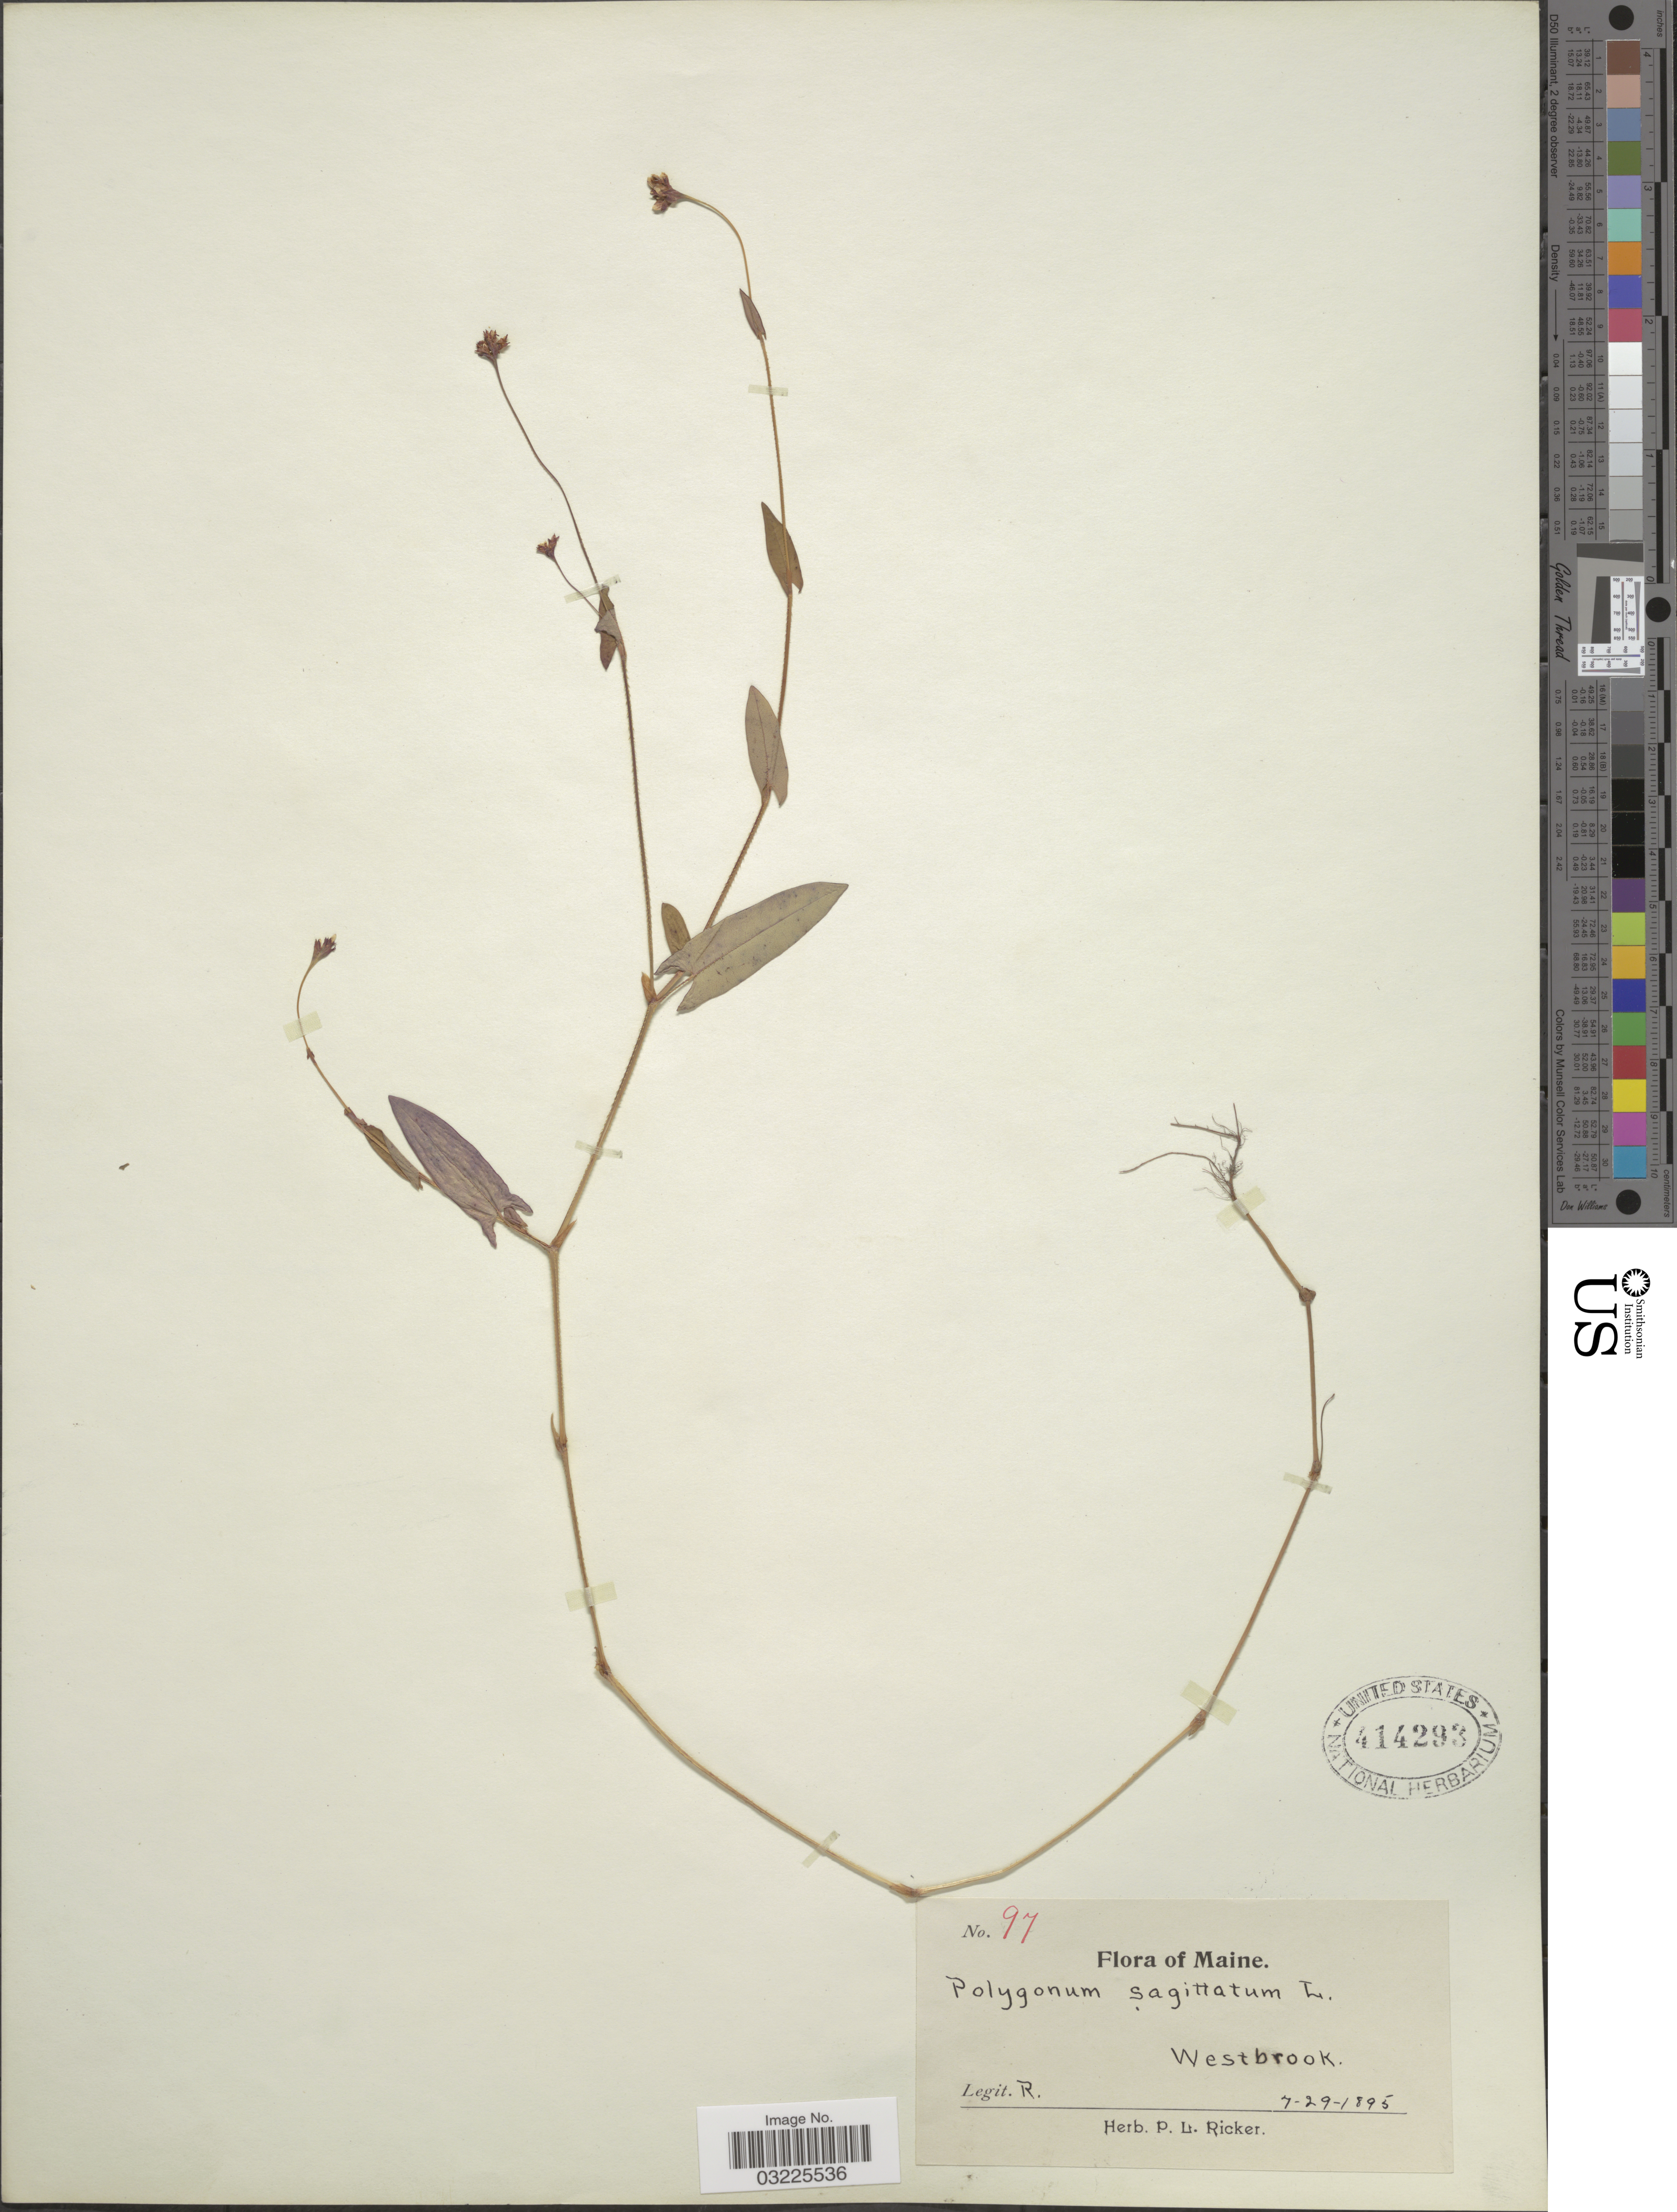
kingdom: Plantae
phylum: Tracheophyta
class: Magnoliopsida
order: Caryophyllales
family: Polygonaceae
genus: Persicaria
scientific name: Persicaria sagittata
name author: (L.) H. Gross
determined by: Atha, D. E.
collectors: P. Ricker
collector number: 97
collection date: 1895-07-29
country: United States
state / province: Maine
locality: Westbrook.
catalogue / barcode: US 414293